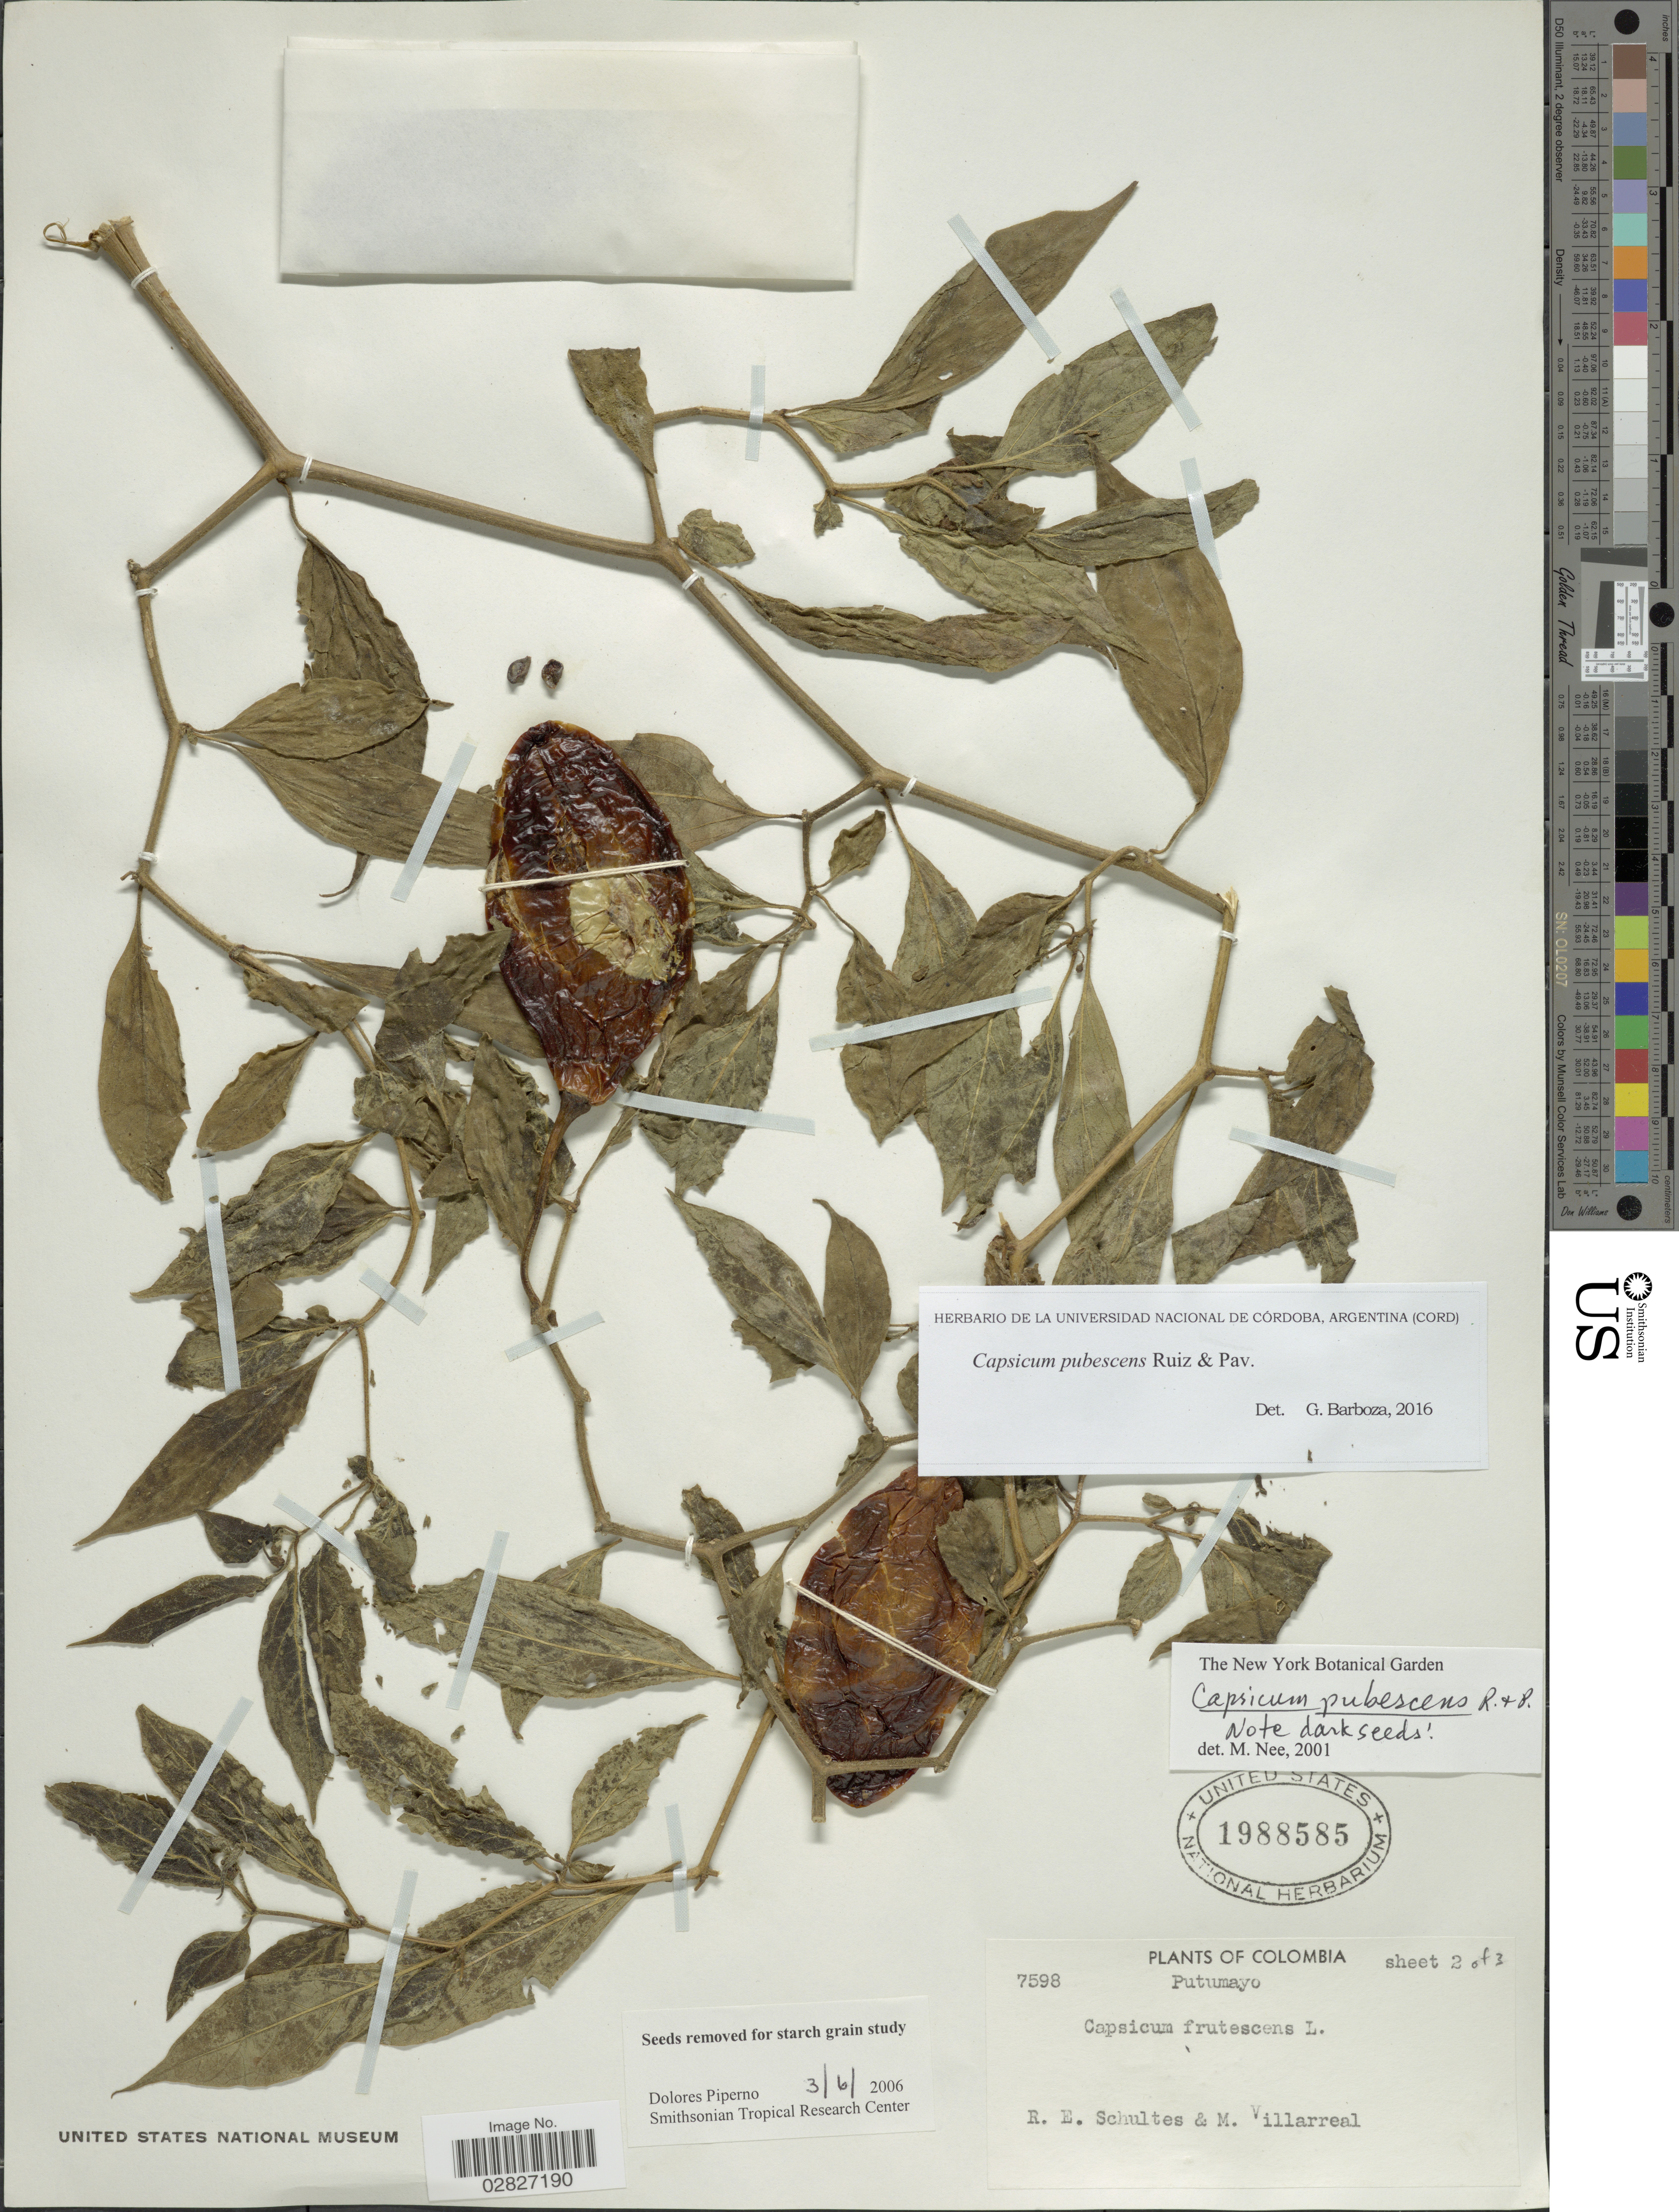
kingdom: Plantae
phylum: Tracheophyta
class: Magnoliopsida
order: Solanales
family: Solanaceae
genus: Capsicum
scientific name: Capsicum pubescens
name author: Ruiz & Pav.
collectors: R. E. Schultes & M. Villarreal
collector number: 7598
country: Colombia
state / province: Putumayo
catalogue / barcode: US 1988585